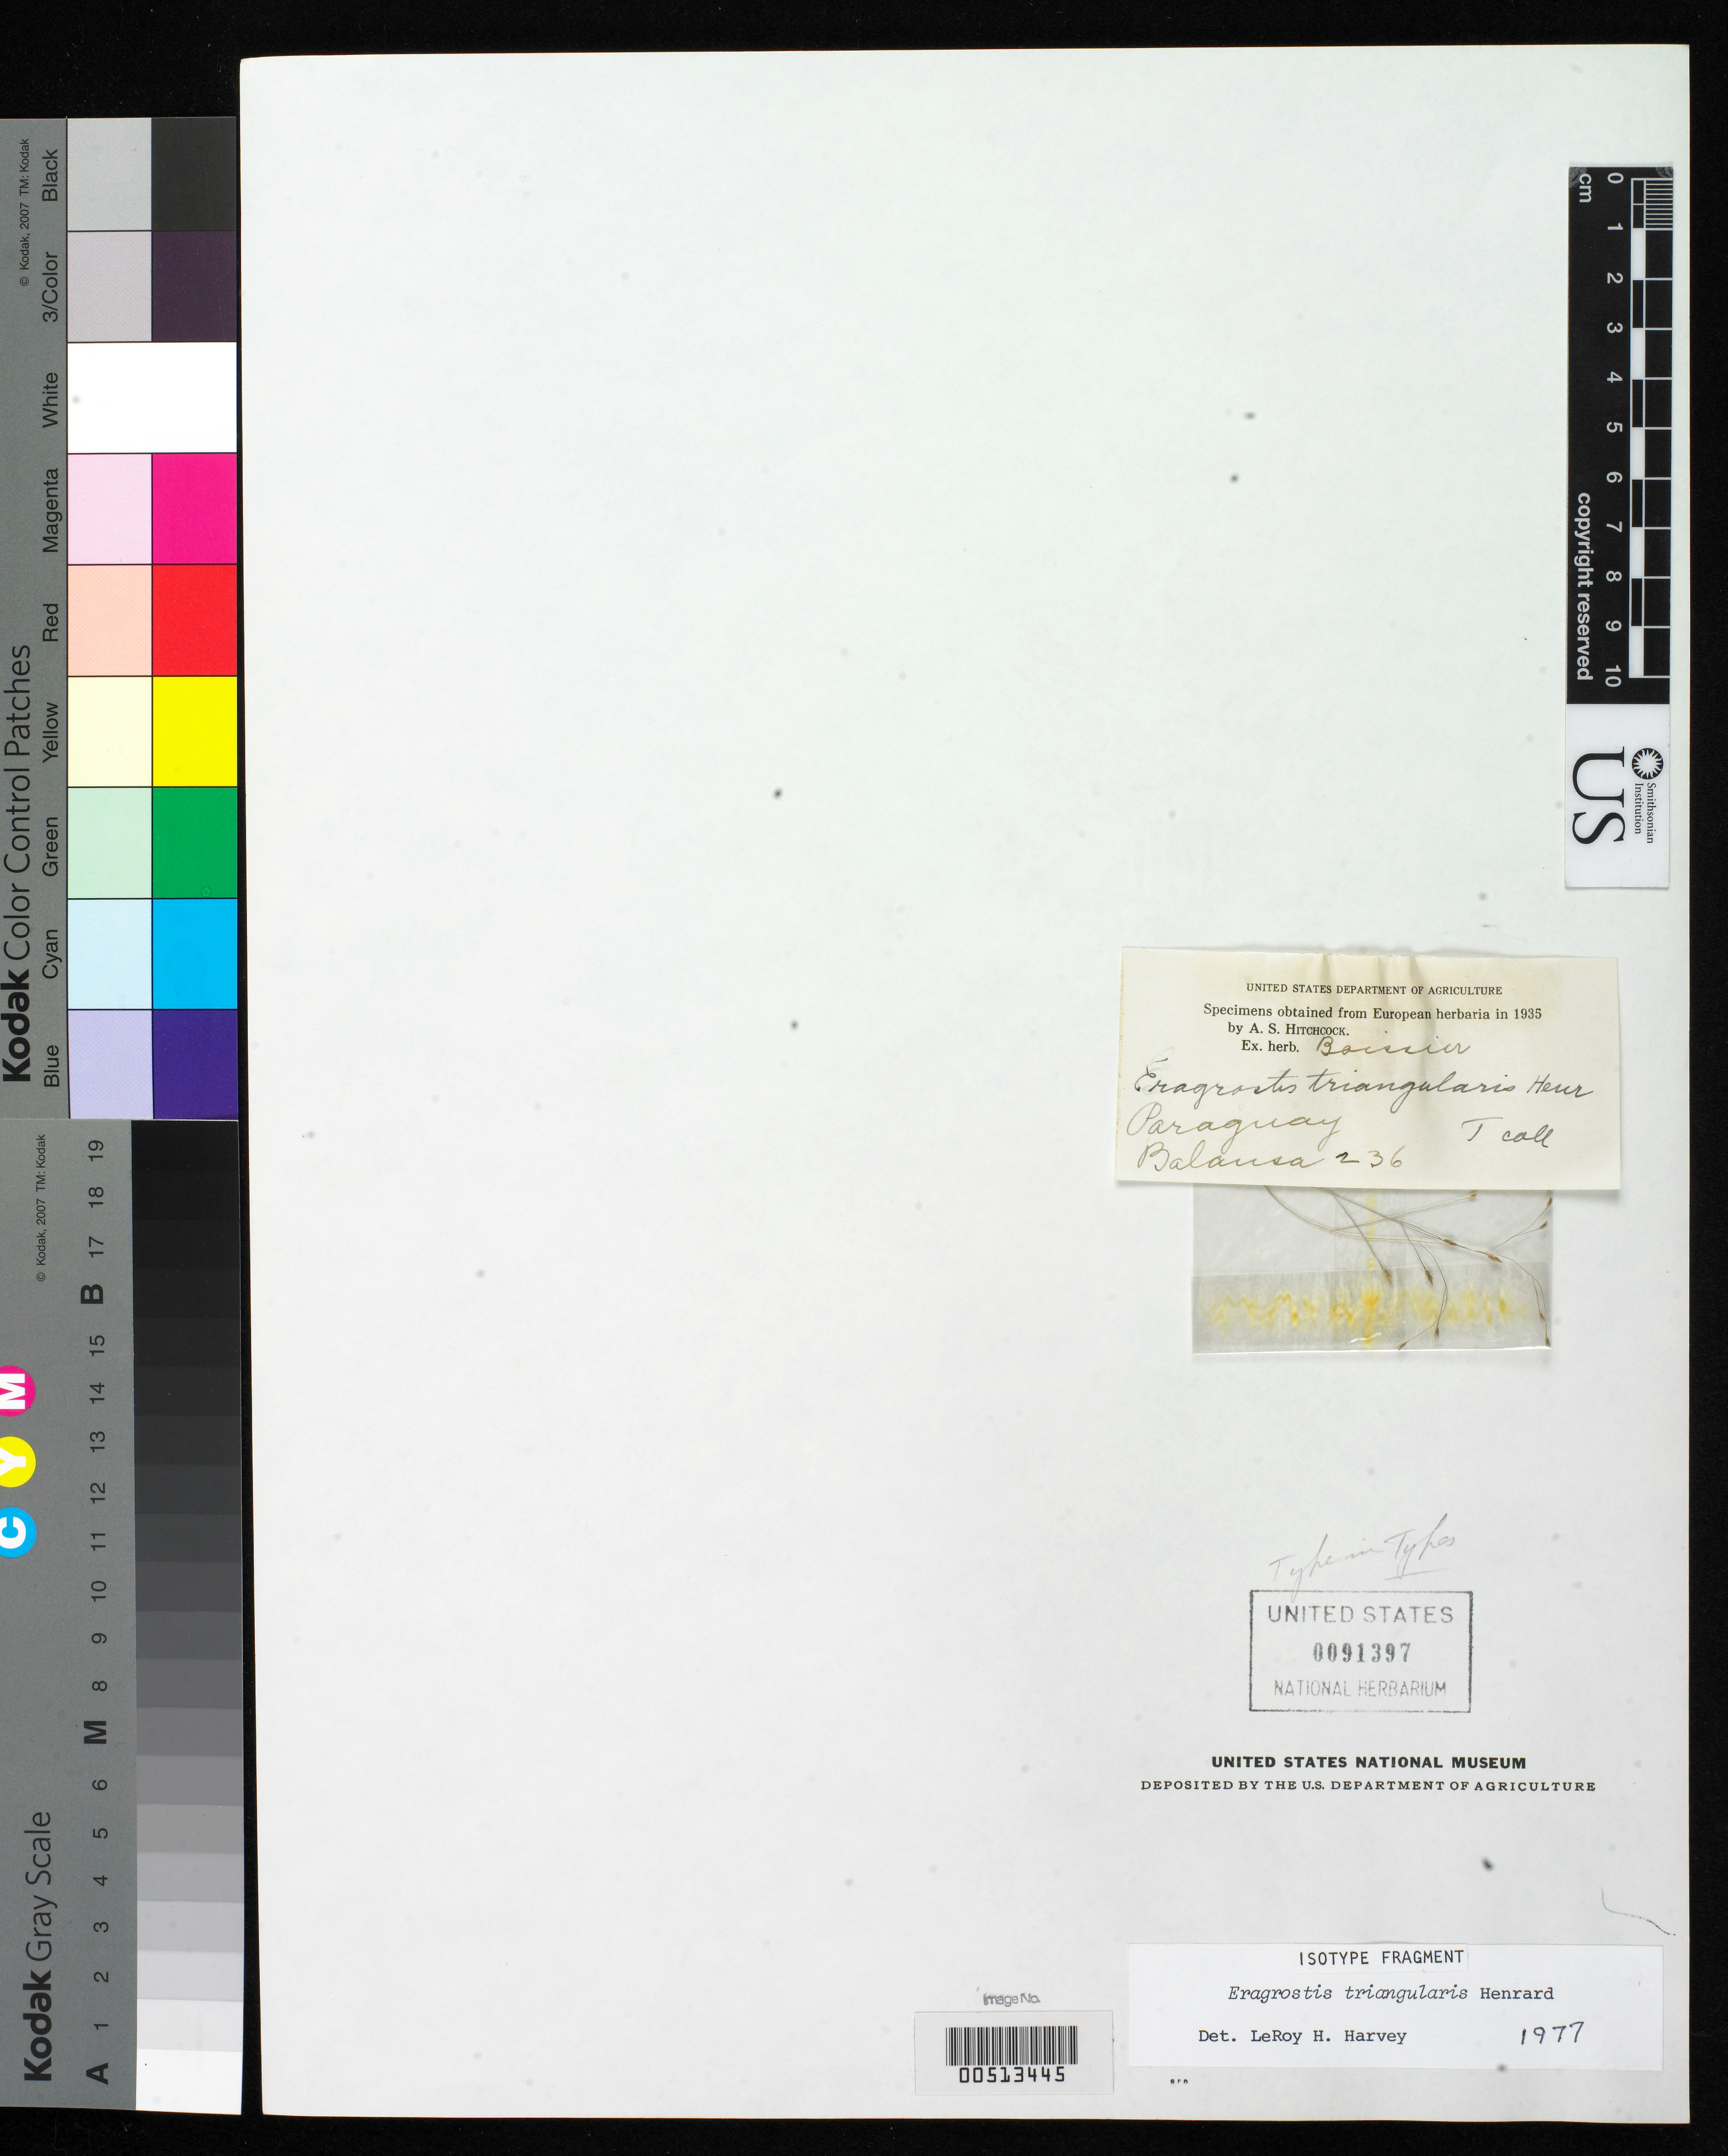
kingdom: Plantae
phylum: Tracheophyta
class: Liliopsida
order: Poales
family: Poaceae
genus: Eragrostis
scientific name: Eragrostis triangularis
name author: Henr.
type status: Type Fragment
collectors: B. Balansa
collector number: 236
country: Paraguay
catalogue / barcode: US 91397